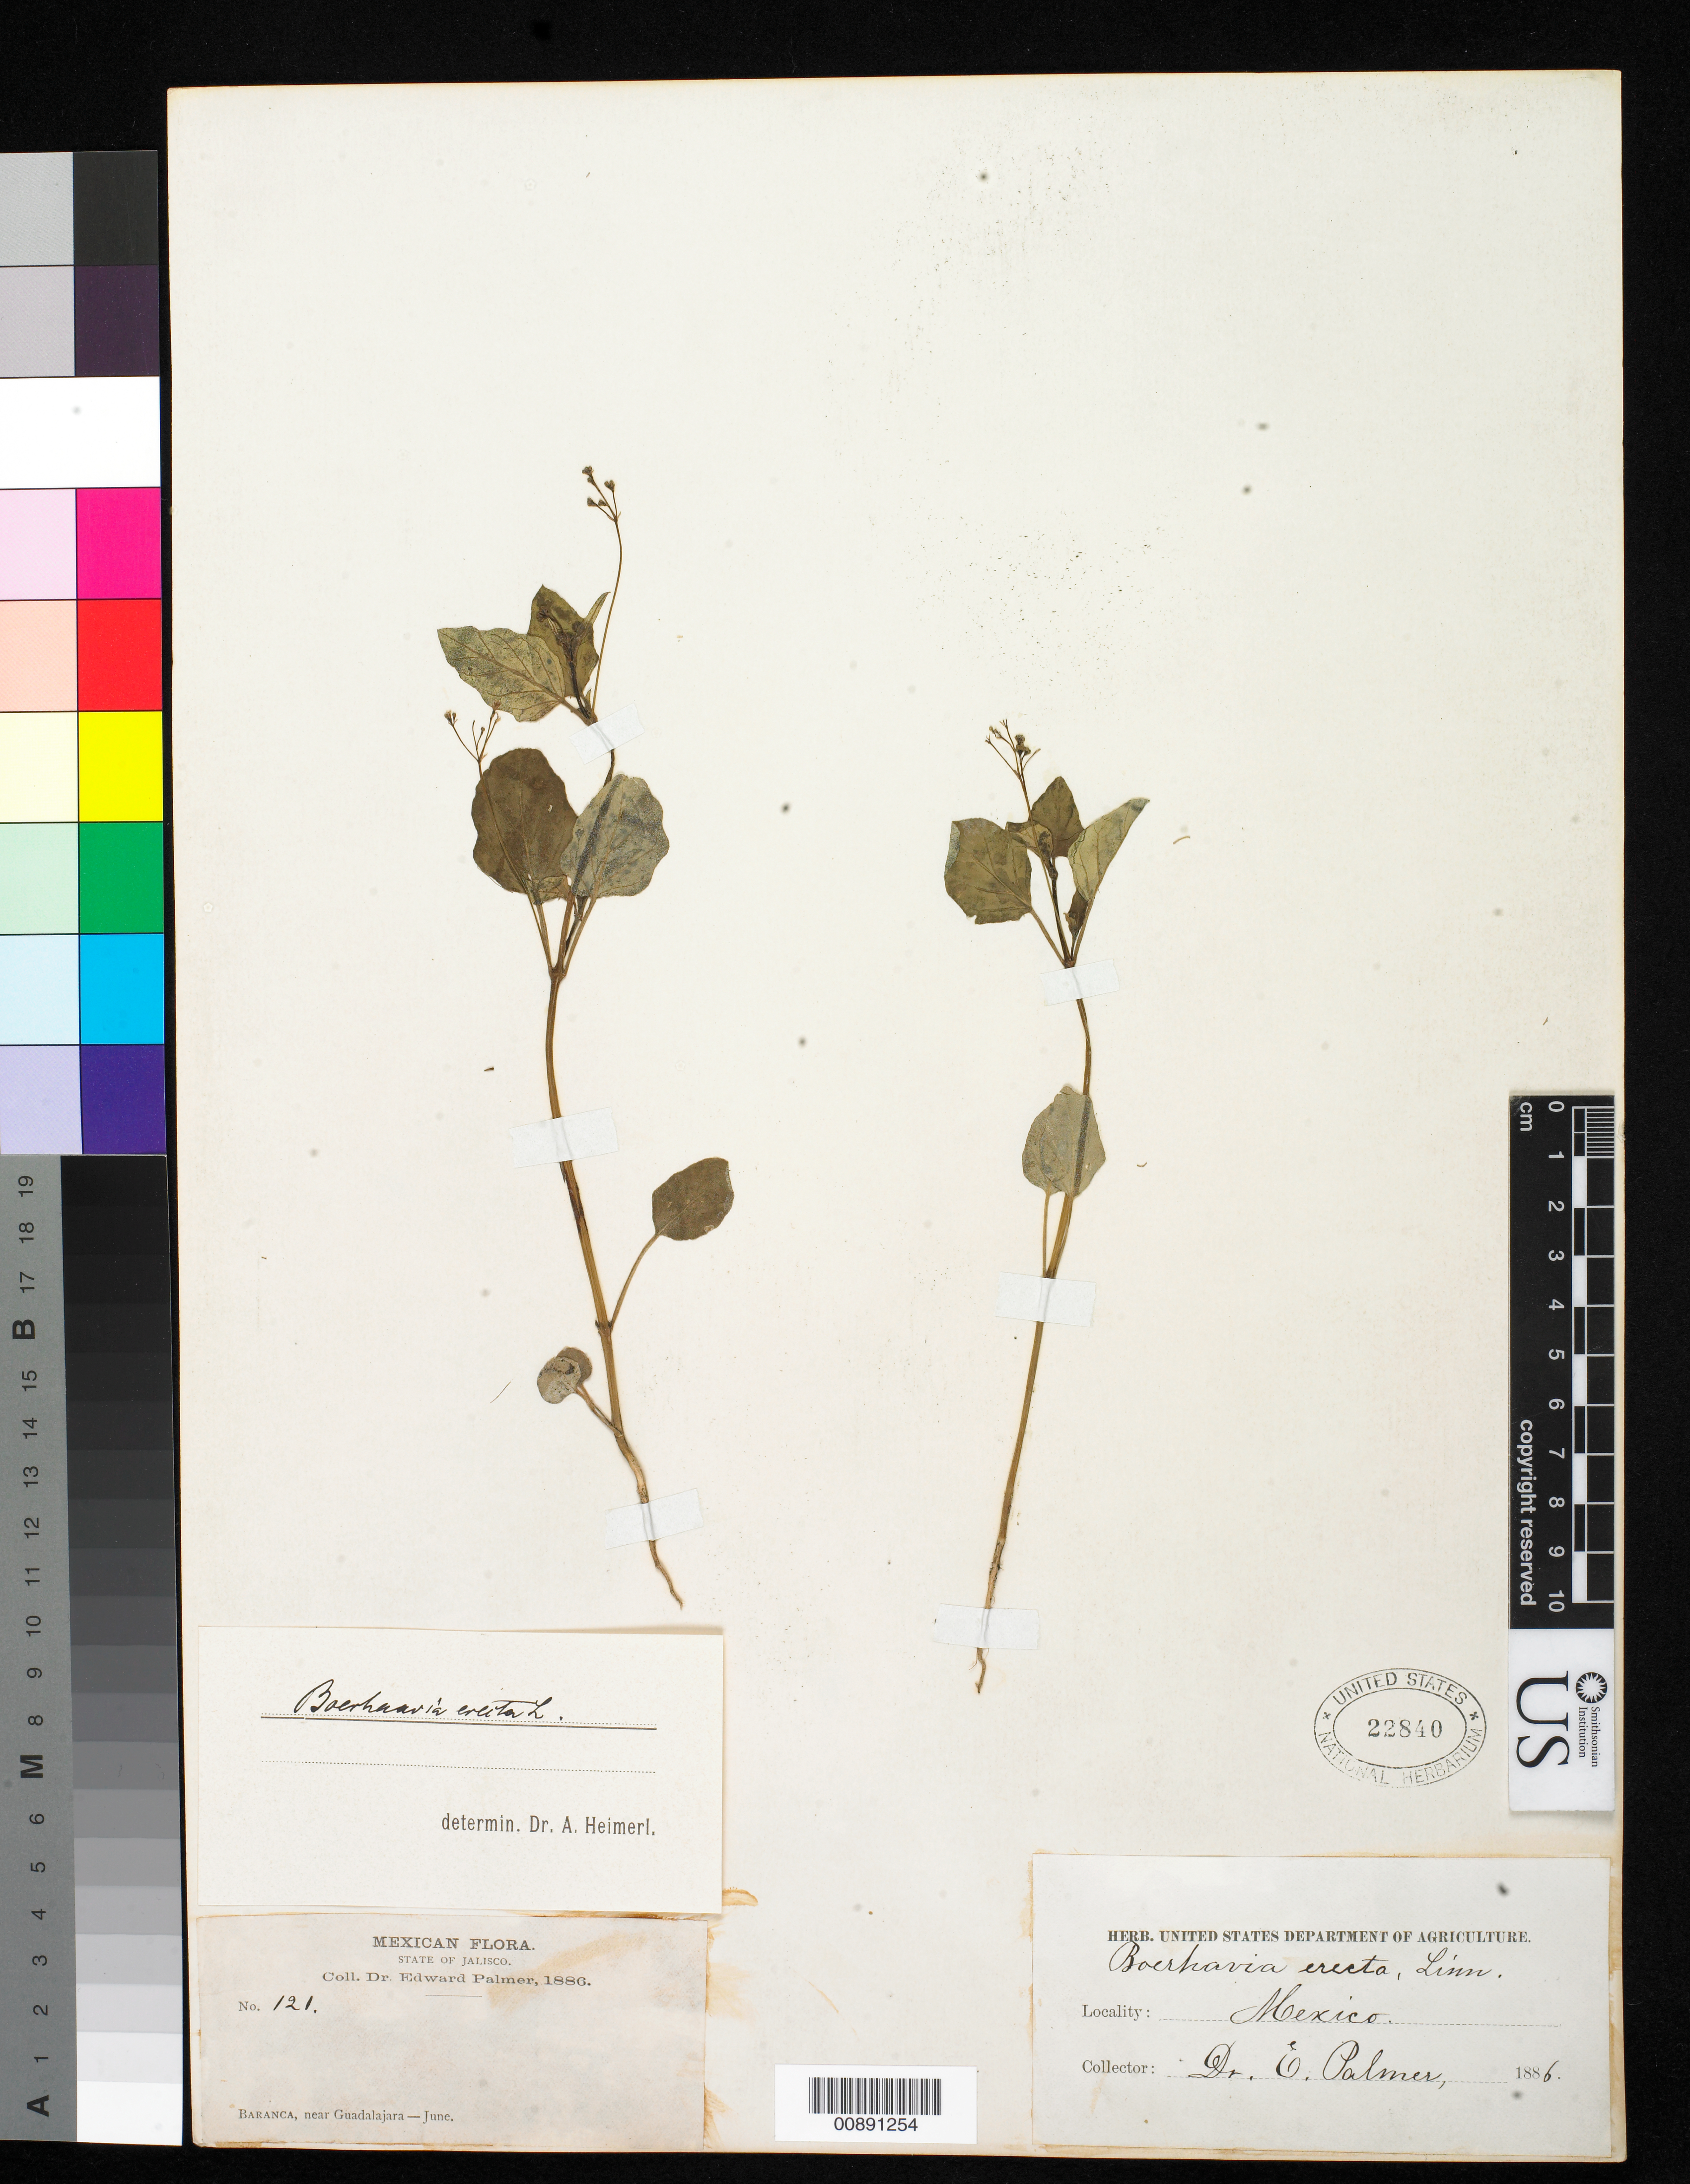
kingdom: Plantae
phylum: Tracheophyta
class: Magnoliopsida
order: Caryophyllales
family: Nyctaginaceae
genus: Boerhavia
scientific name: Boerhavia erecta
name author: L.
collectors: E. Palmer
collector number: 121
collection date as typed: Jun 1886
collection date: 1886-06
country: Mexico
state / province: Jalisco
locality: Barranca, near Guadalajara, Jalisco.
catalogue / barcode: US 22840